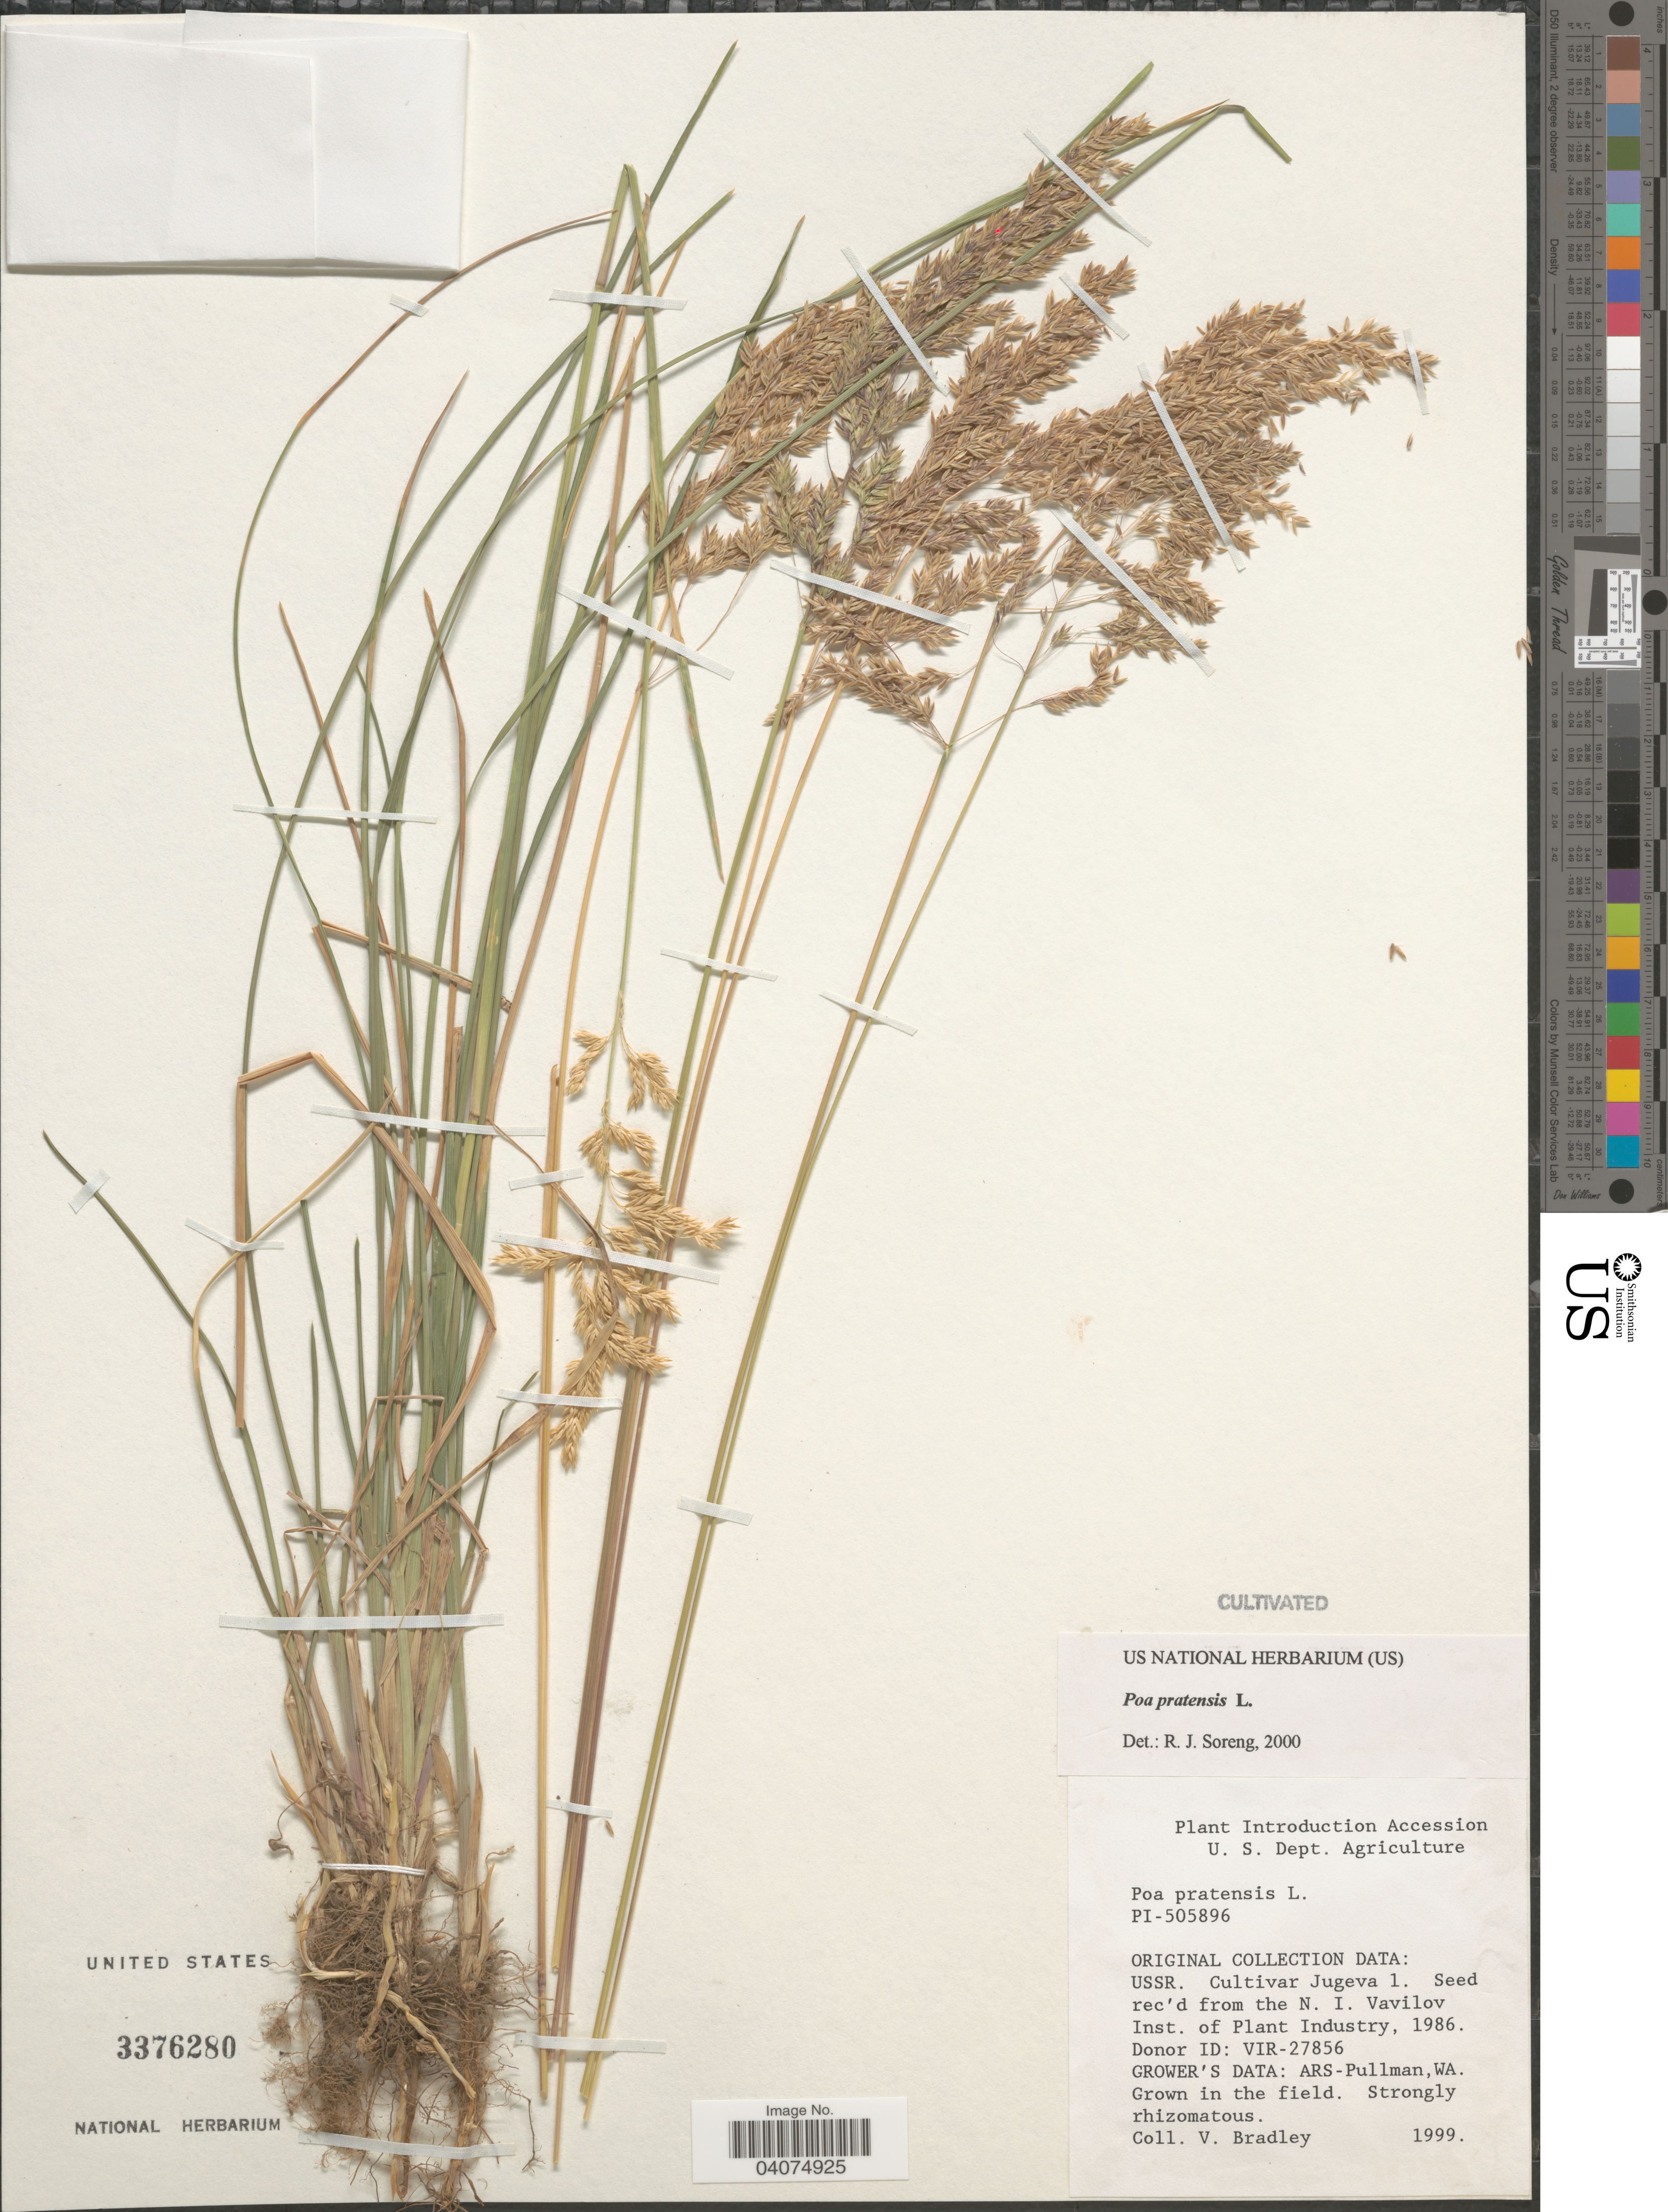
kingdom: Plantae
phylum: Tracheophyta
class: Liliopsida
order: Poales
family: Poaceae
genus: Poa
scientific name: Poa pratensis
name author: L.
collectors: V. Bradley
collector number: PI-505896?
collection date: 1999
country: United States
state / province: Washington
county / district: Whitman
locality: ARS-Pullman. In the field.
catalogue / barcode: US 3376280